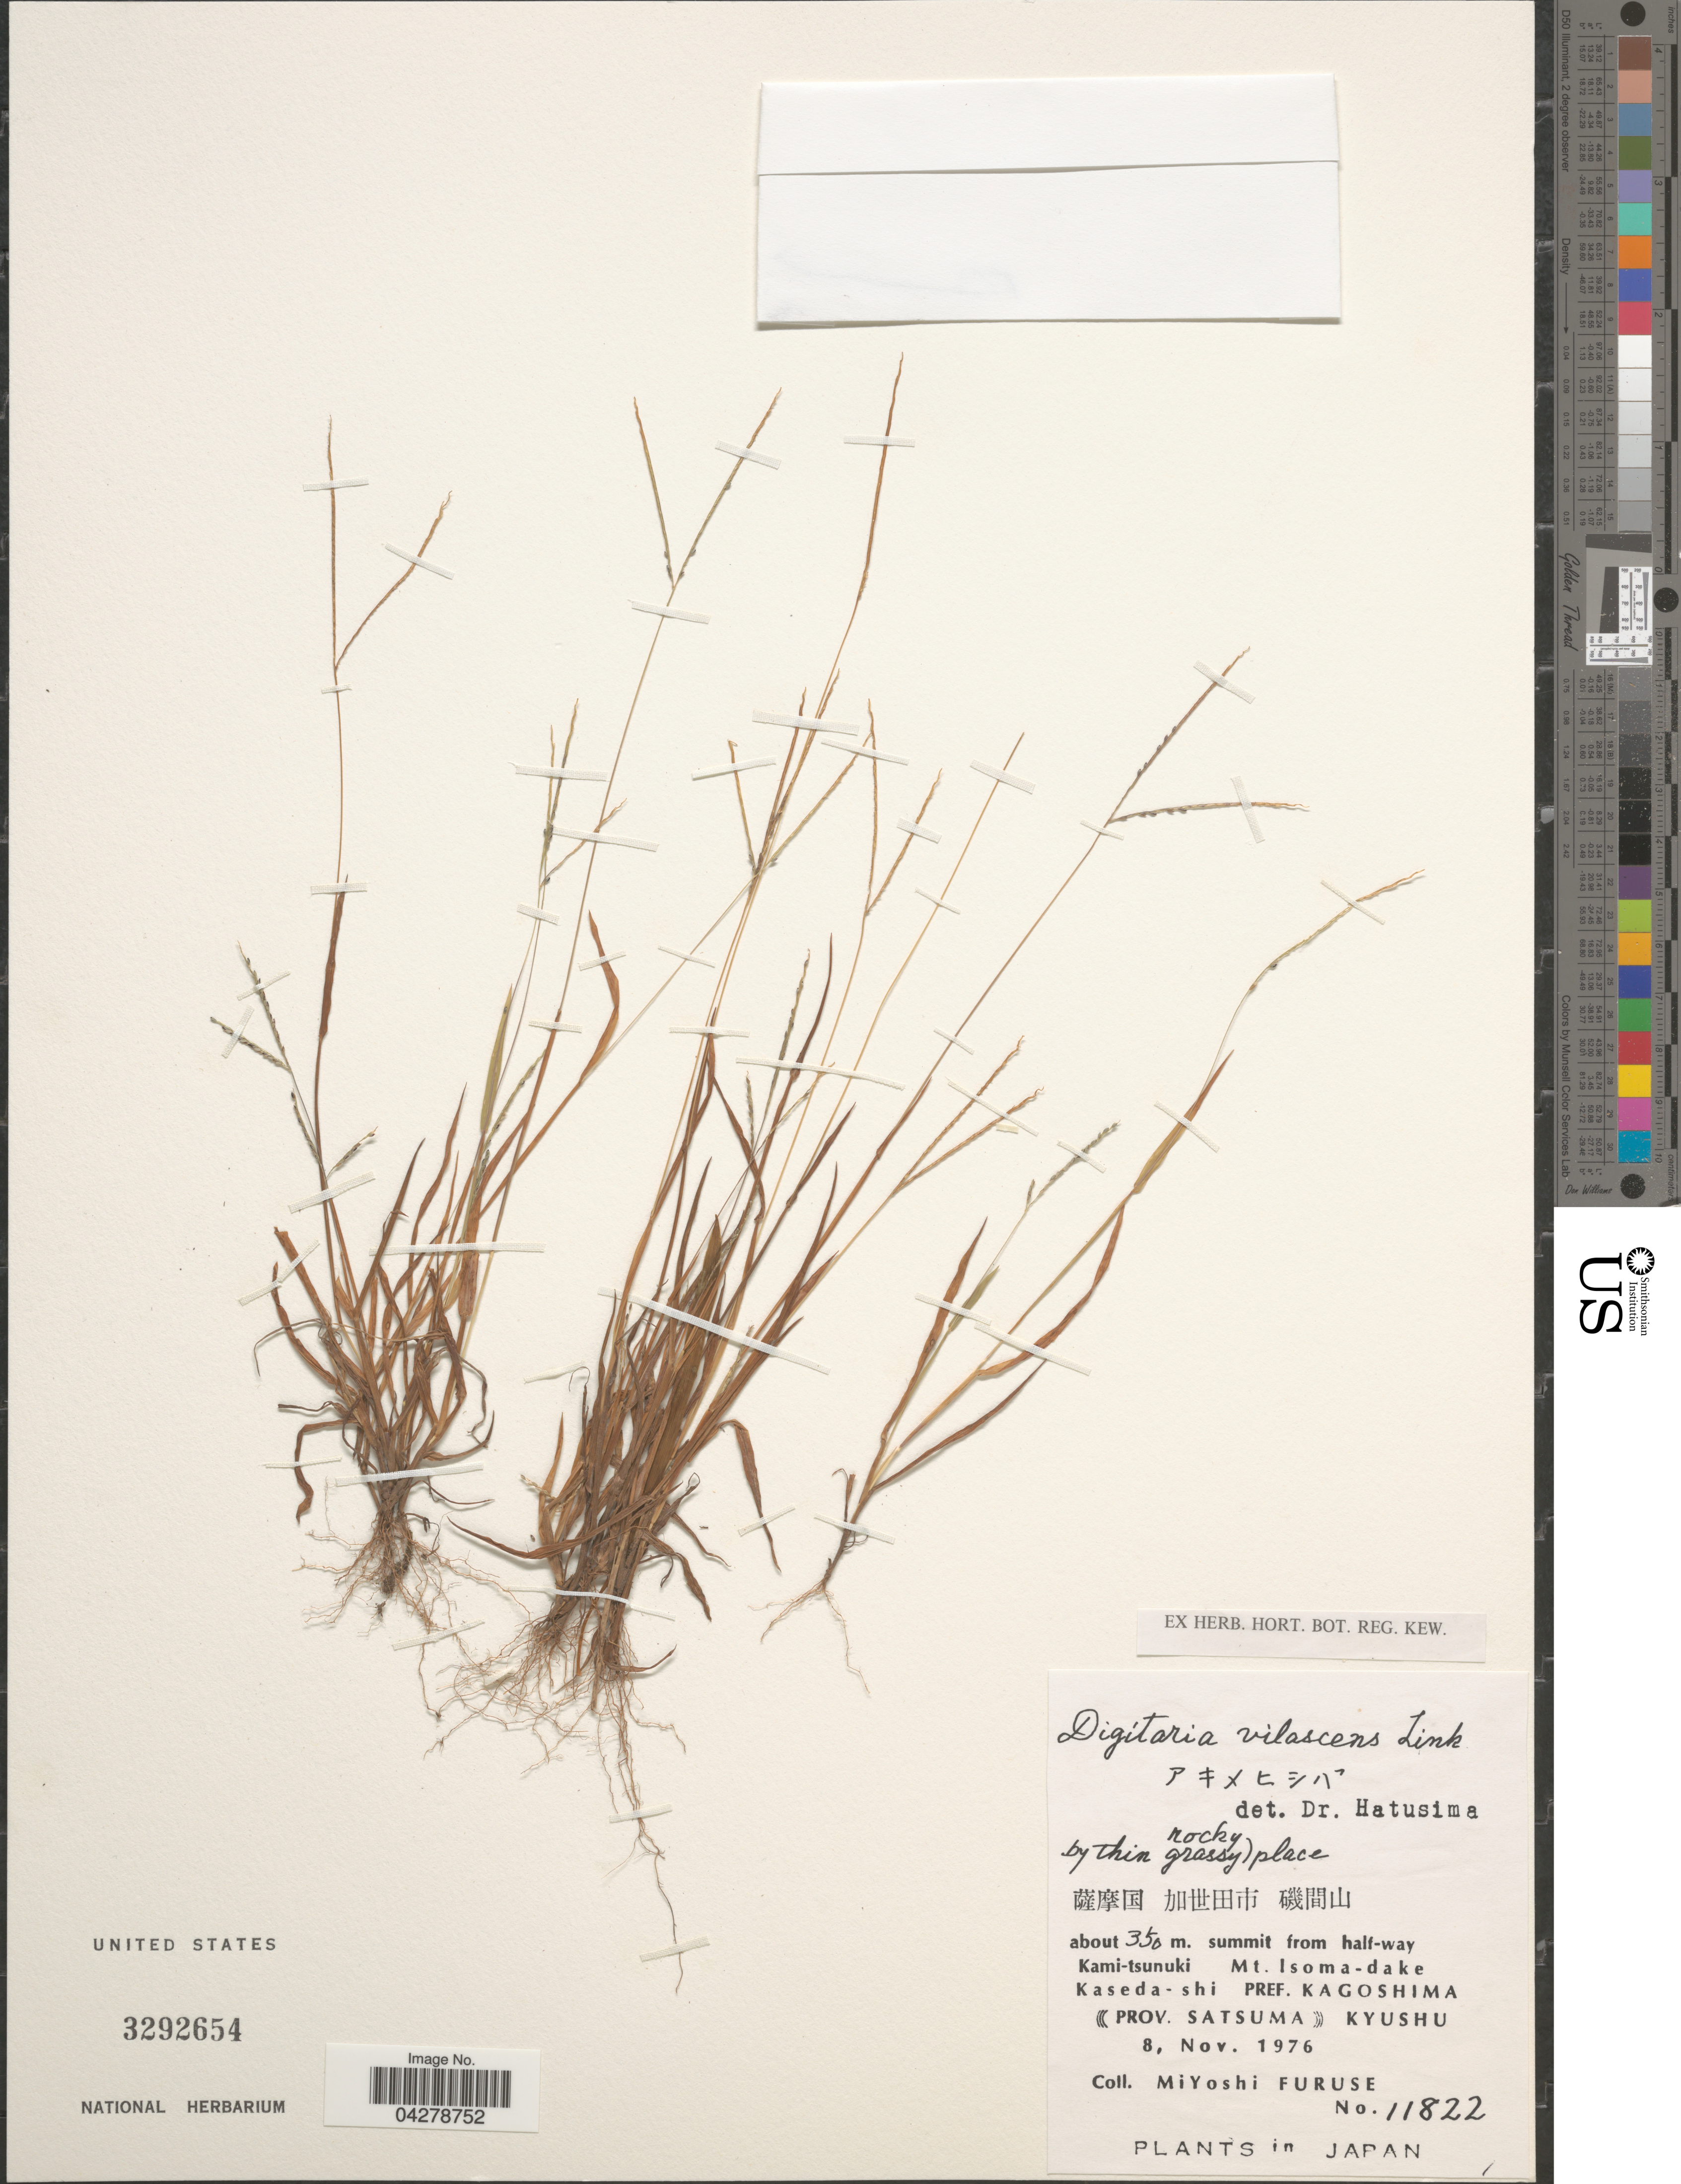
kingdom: Plantae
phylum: Tracheophyta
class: Liliopsida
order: Poales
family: Poaceae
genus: Digitaria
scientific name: Digitaria violascens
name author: Link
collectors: M. Furuse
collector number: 11822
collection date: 1976-11-08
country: Japan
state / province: Kagosima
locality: X. Summit from half-way Kami-tsunuki Mt. Isoma-dake. Kaseda-shi Pref. Kagoshima. «Prov. Satsuma» Kyushu.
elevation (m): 350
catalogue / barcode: US 3292654